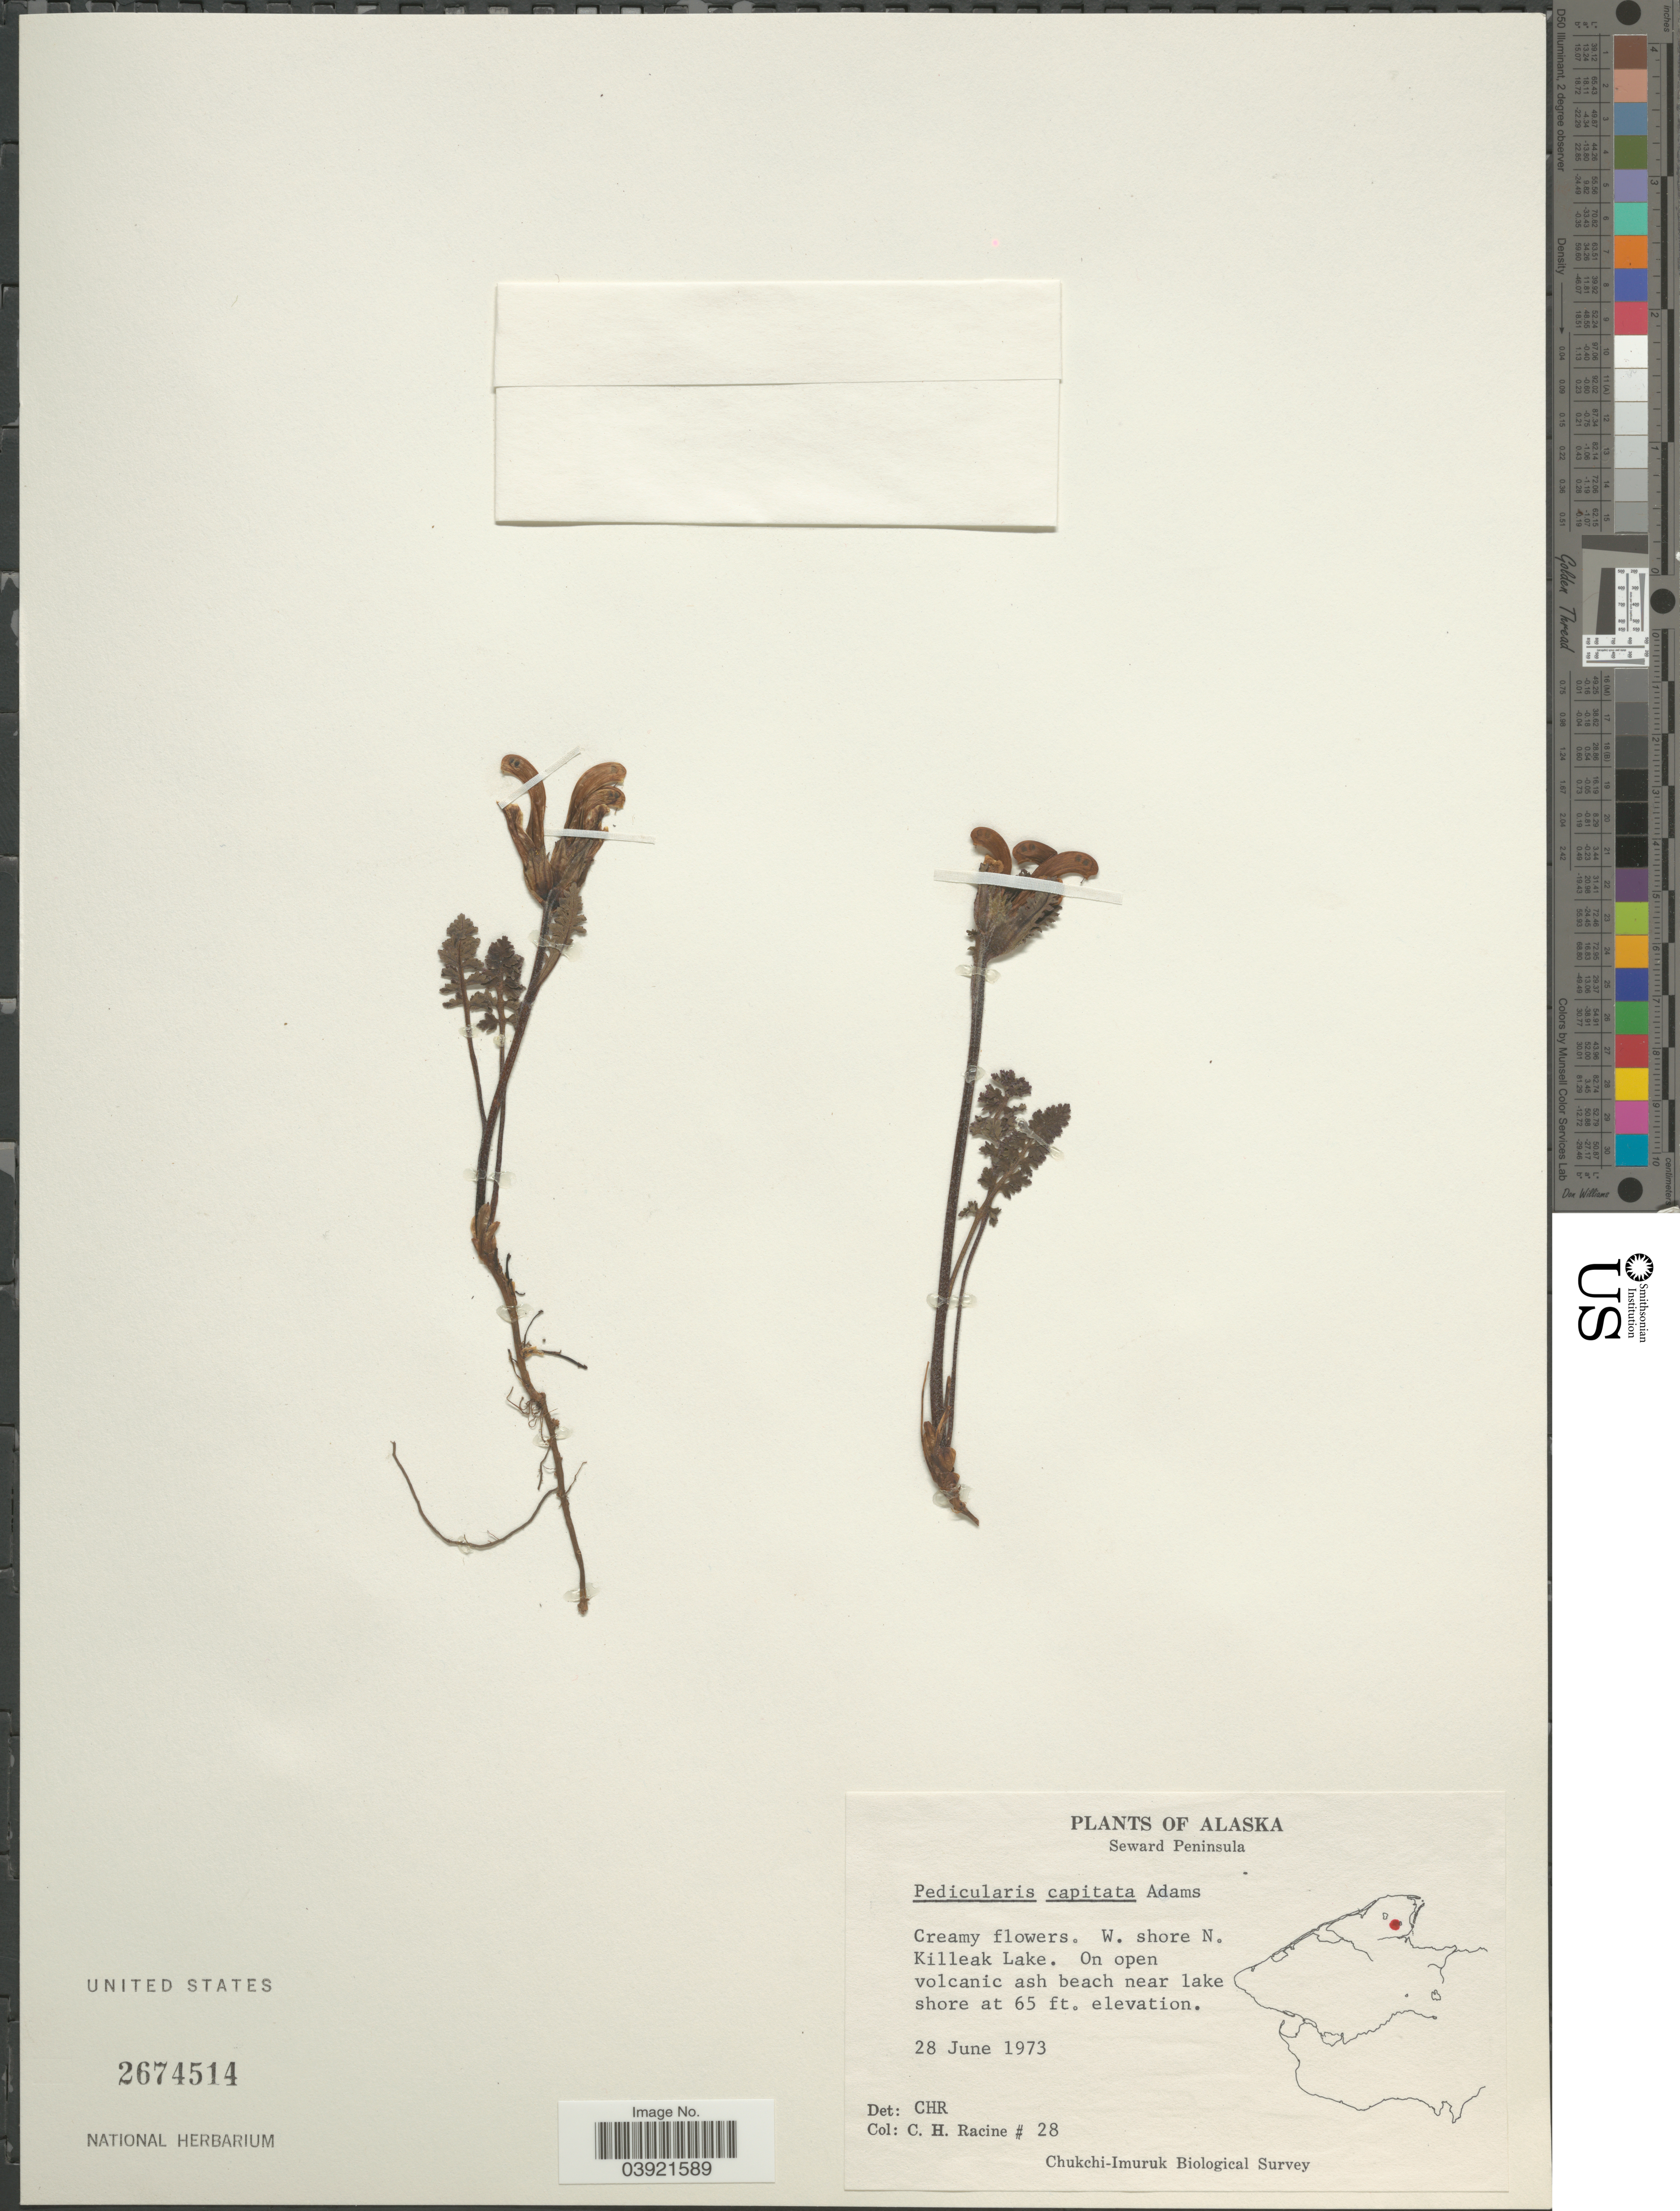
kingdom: Plantae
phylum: Tracheophyta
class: Magnoliopsida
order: Lamiales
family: Orobanchaceae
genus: Pedicularis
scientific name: Pedicularis capitata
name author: Adams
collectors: C. Racine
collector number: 28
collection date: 1973-06-28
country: United States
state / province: Alaska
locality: Seward Peninsula. W. shore N. Killeak Lake.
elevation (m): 20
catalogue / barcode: US 2674514